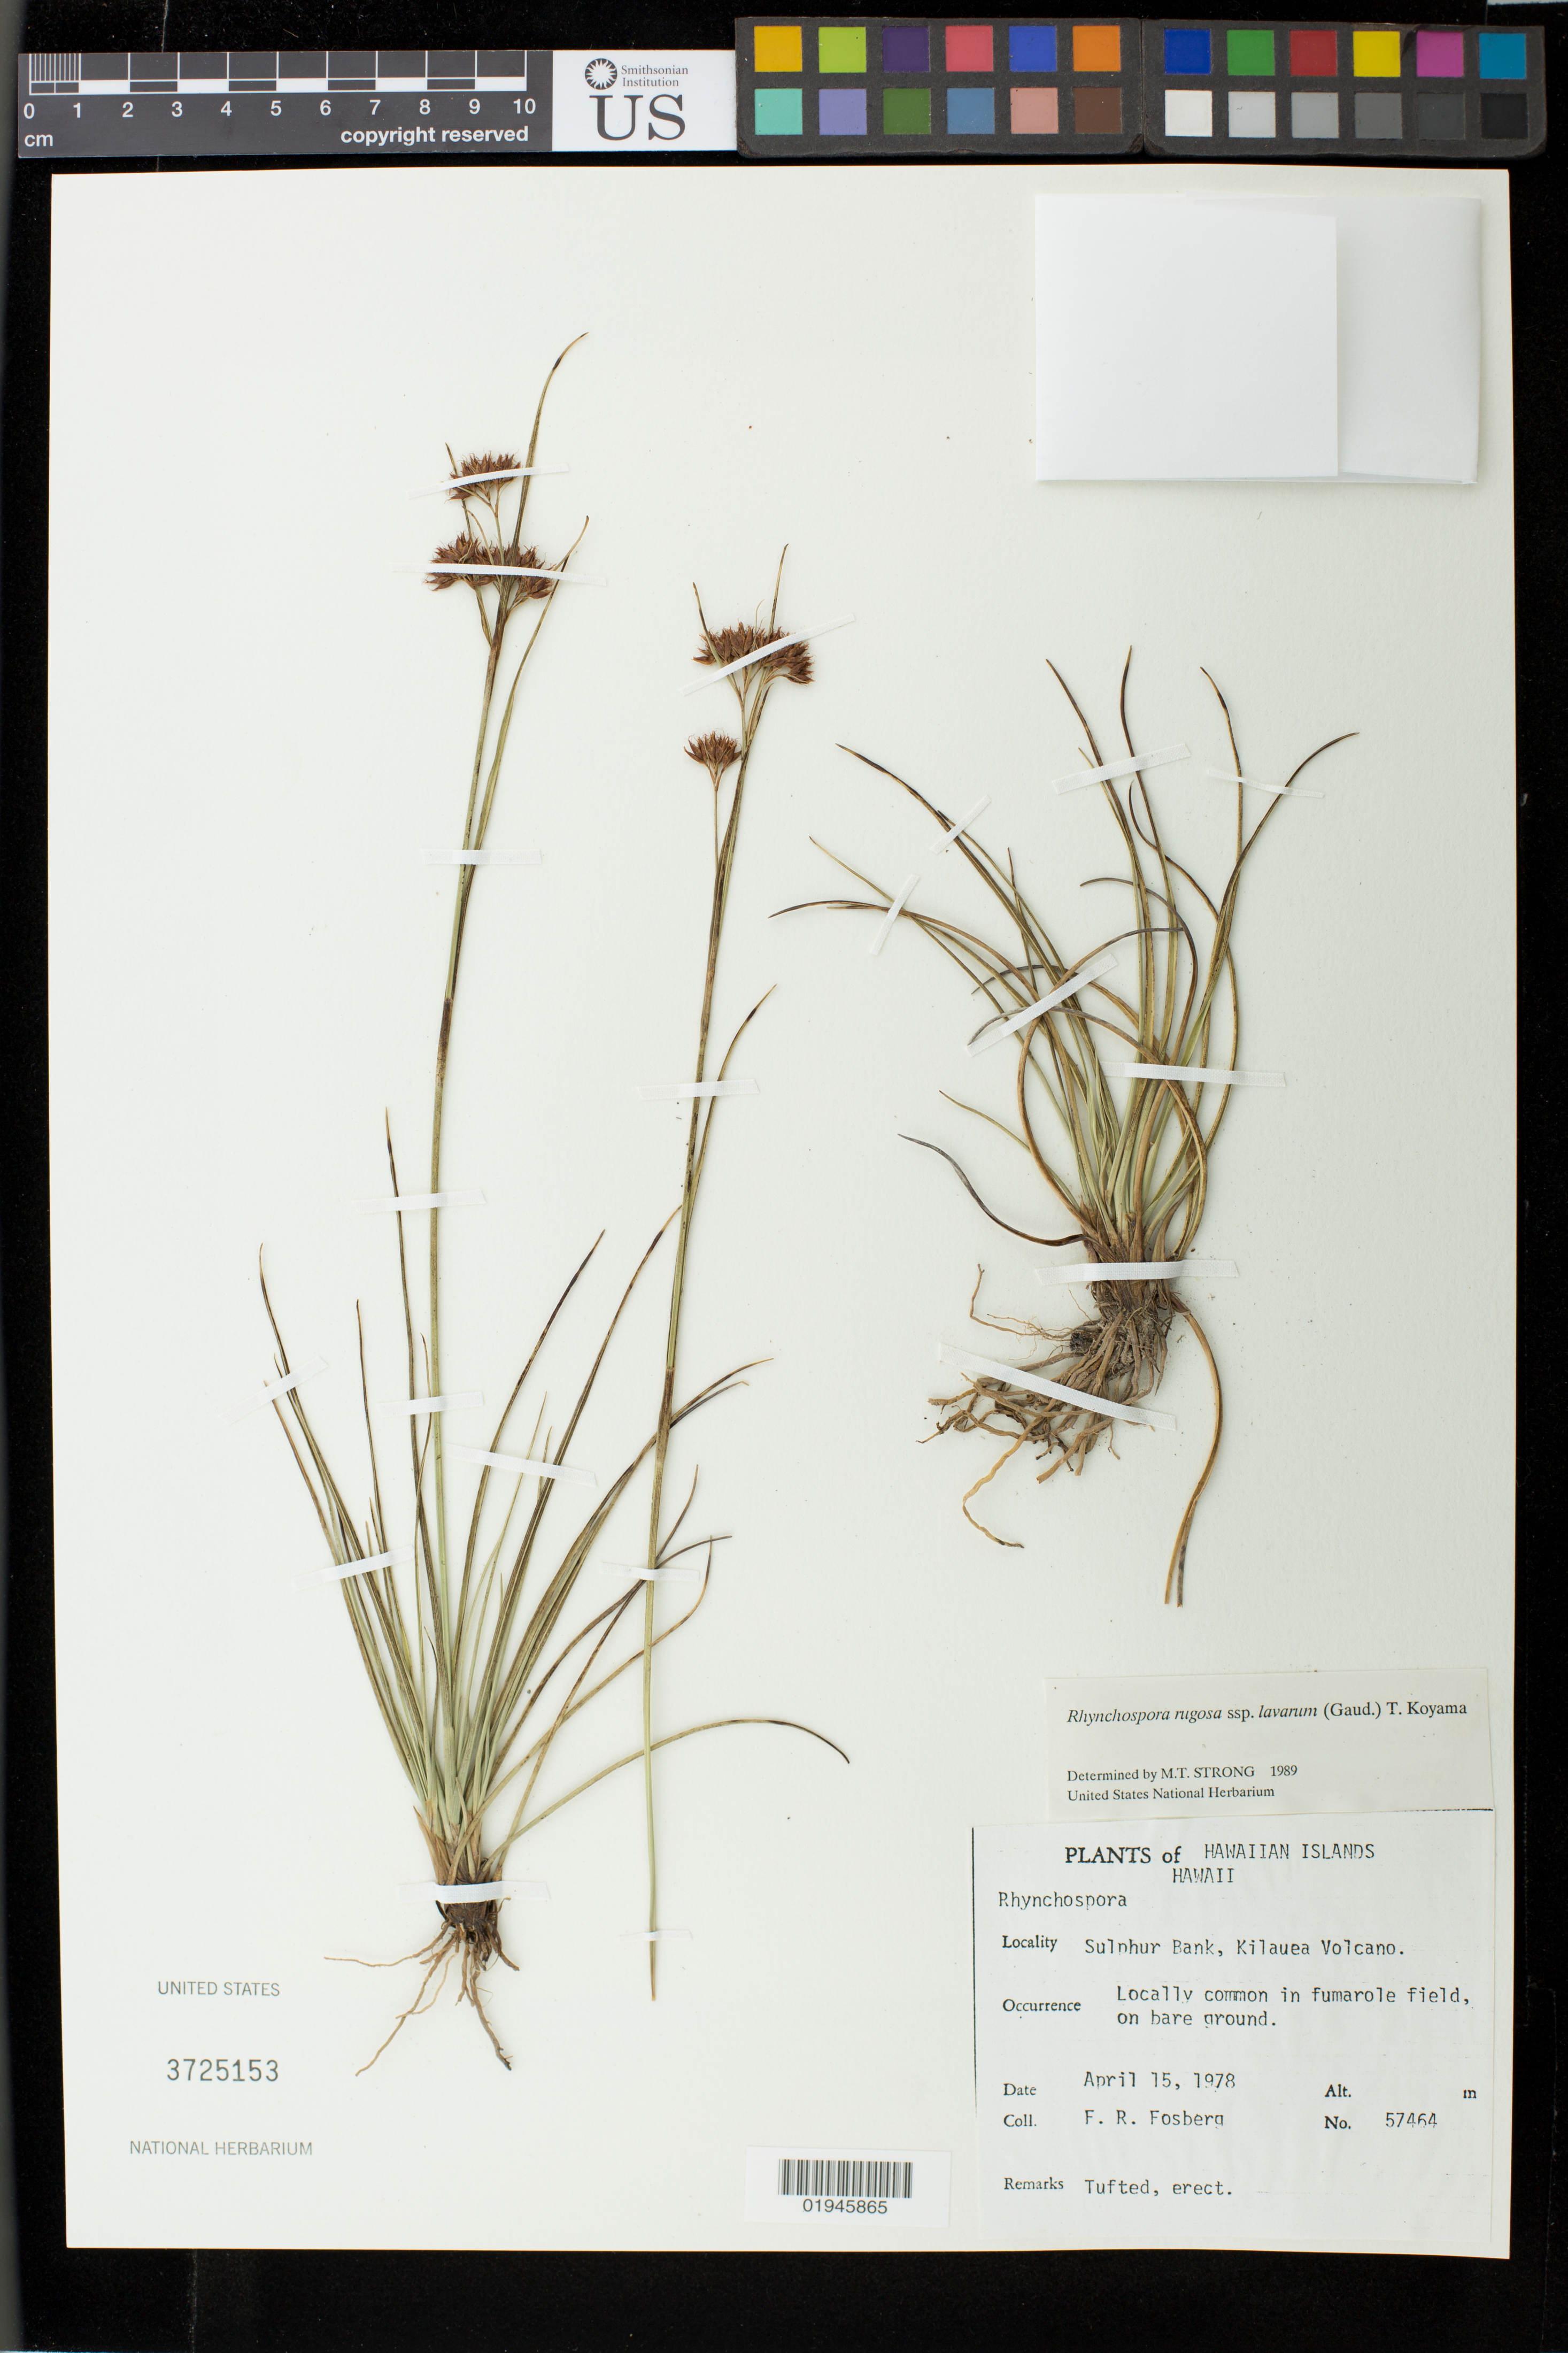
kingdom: Plantae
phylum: Tracheophyta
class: Liliopsida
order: Poales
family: Cyperaceae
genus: Rhynchospora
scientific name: Rhynchospora rugosa subsp. lavarum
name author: (Gaudich.) T. Koyama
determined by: Strong, M. T., (US), Smithsonian Institution - National Museum of Natural History (UNITED STATES)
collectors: F. R. Fosberg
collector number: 57464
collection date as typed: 15 Apr 1978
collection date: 1978-04-15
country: United States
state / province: Hawaii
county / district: Hawaii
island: Hawaii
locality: Sulphur Bank, Kilauea Volcano, Hawaii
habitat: Fumarole field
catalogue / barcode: US 3725153